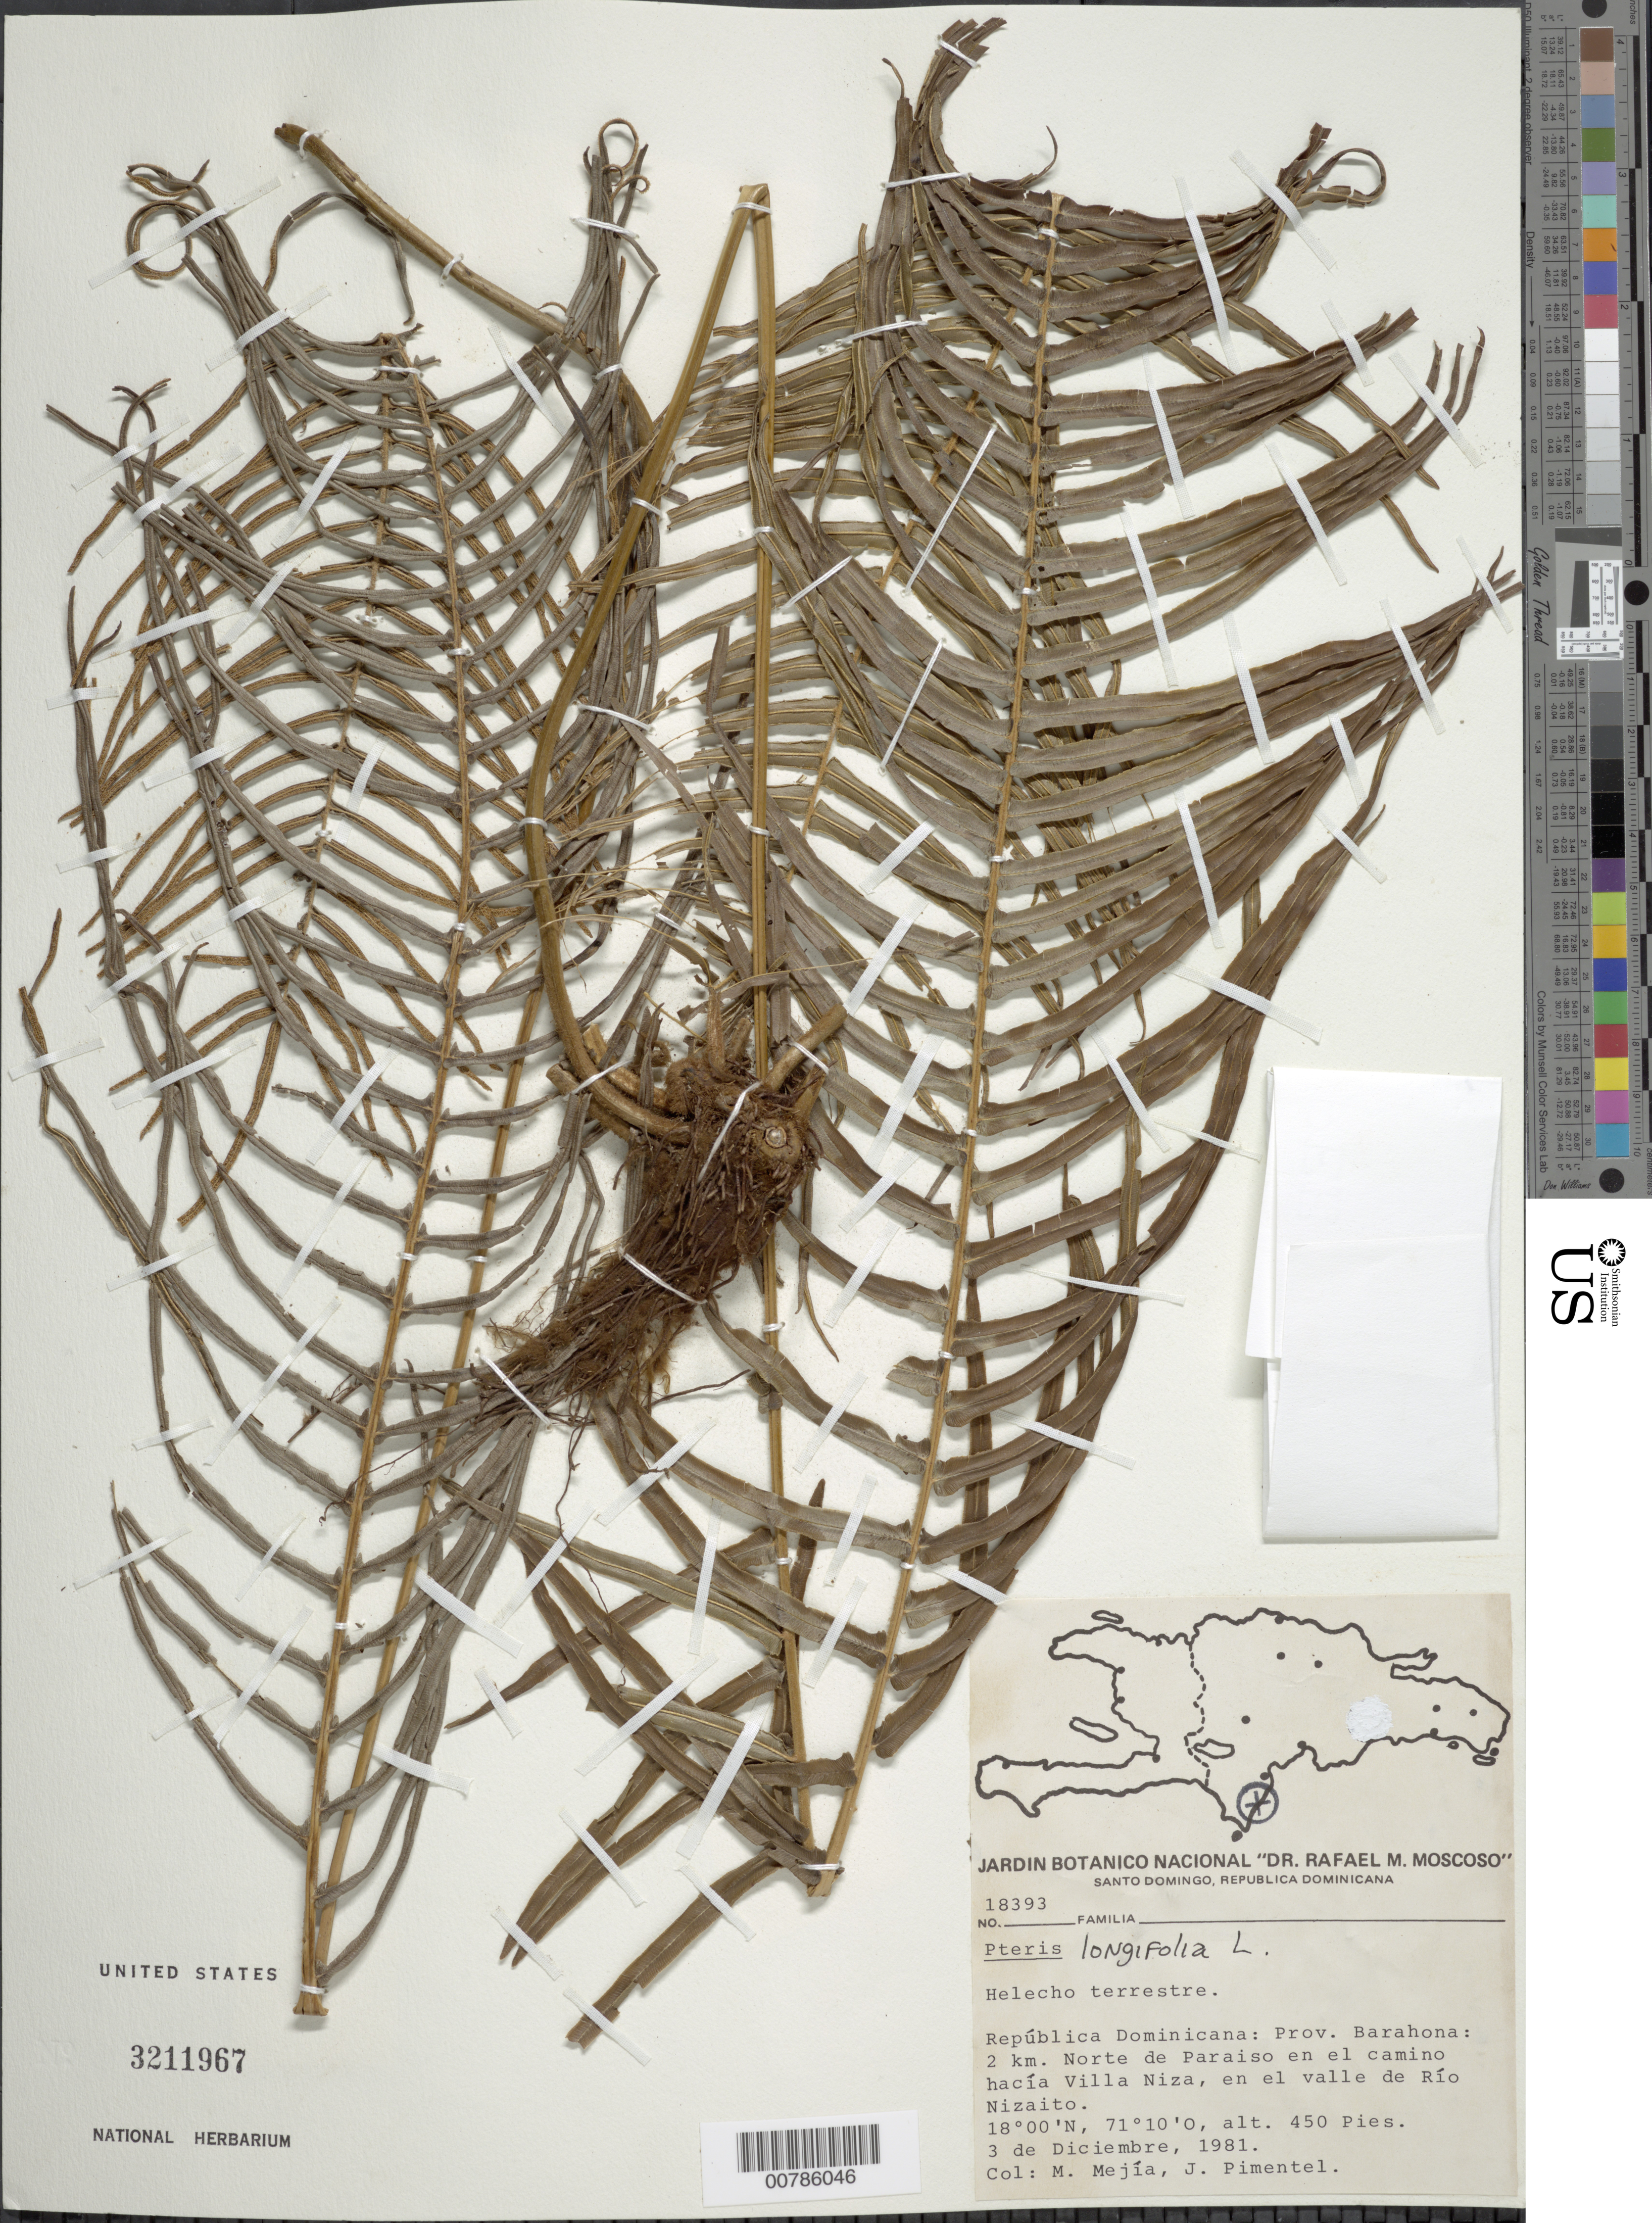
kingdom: Plantae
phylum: Tracheophyta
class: Polypodiopsida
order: Polypodiales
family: Pteridaceae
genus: Pteris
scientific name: Pteris longifolia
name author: L.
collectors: M. Mejia & J. Pimentel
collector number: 18393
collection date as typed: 03 Dec 1981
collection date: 1981-12-03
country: Dominican Republic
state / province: Barahona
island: Hispaniola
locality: Paraiso, 2 km N , en el camino hacía Villa Niza, en el valle de Río Nizaito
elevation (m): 137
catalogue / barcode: US 3211697